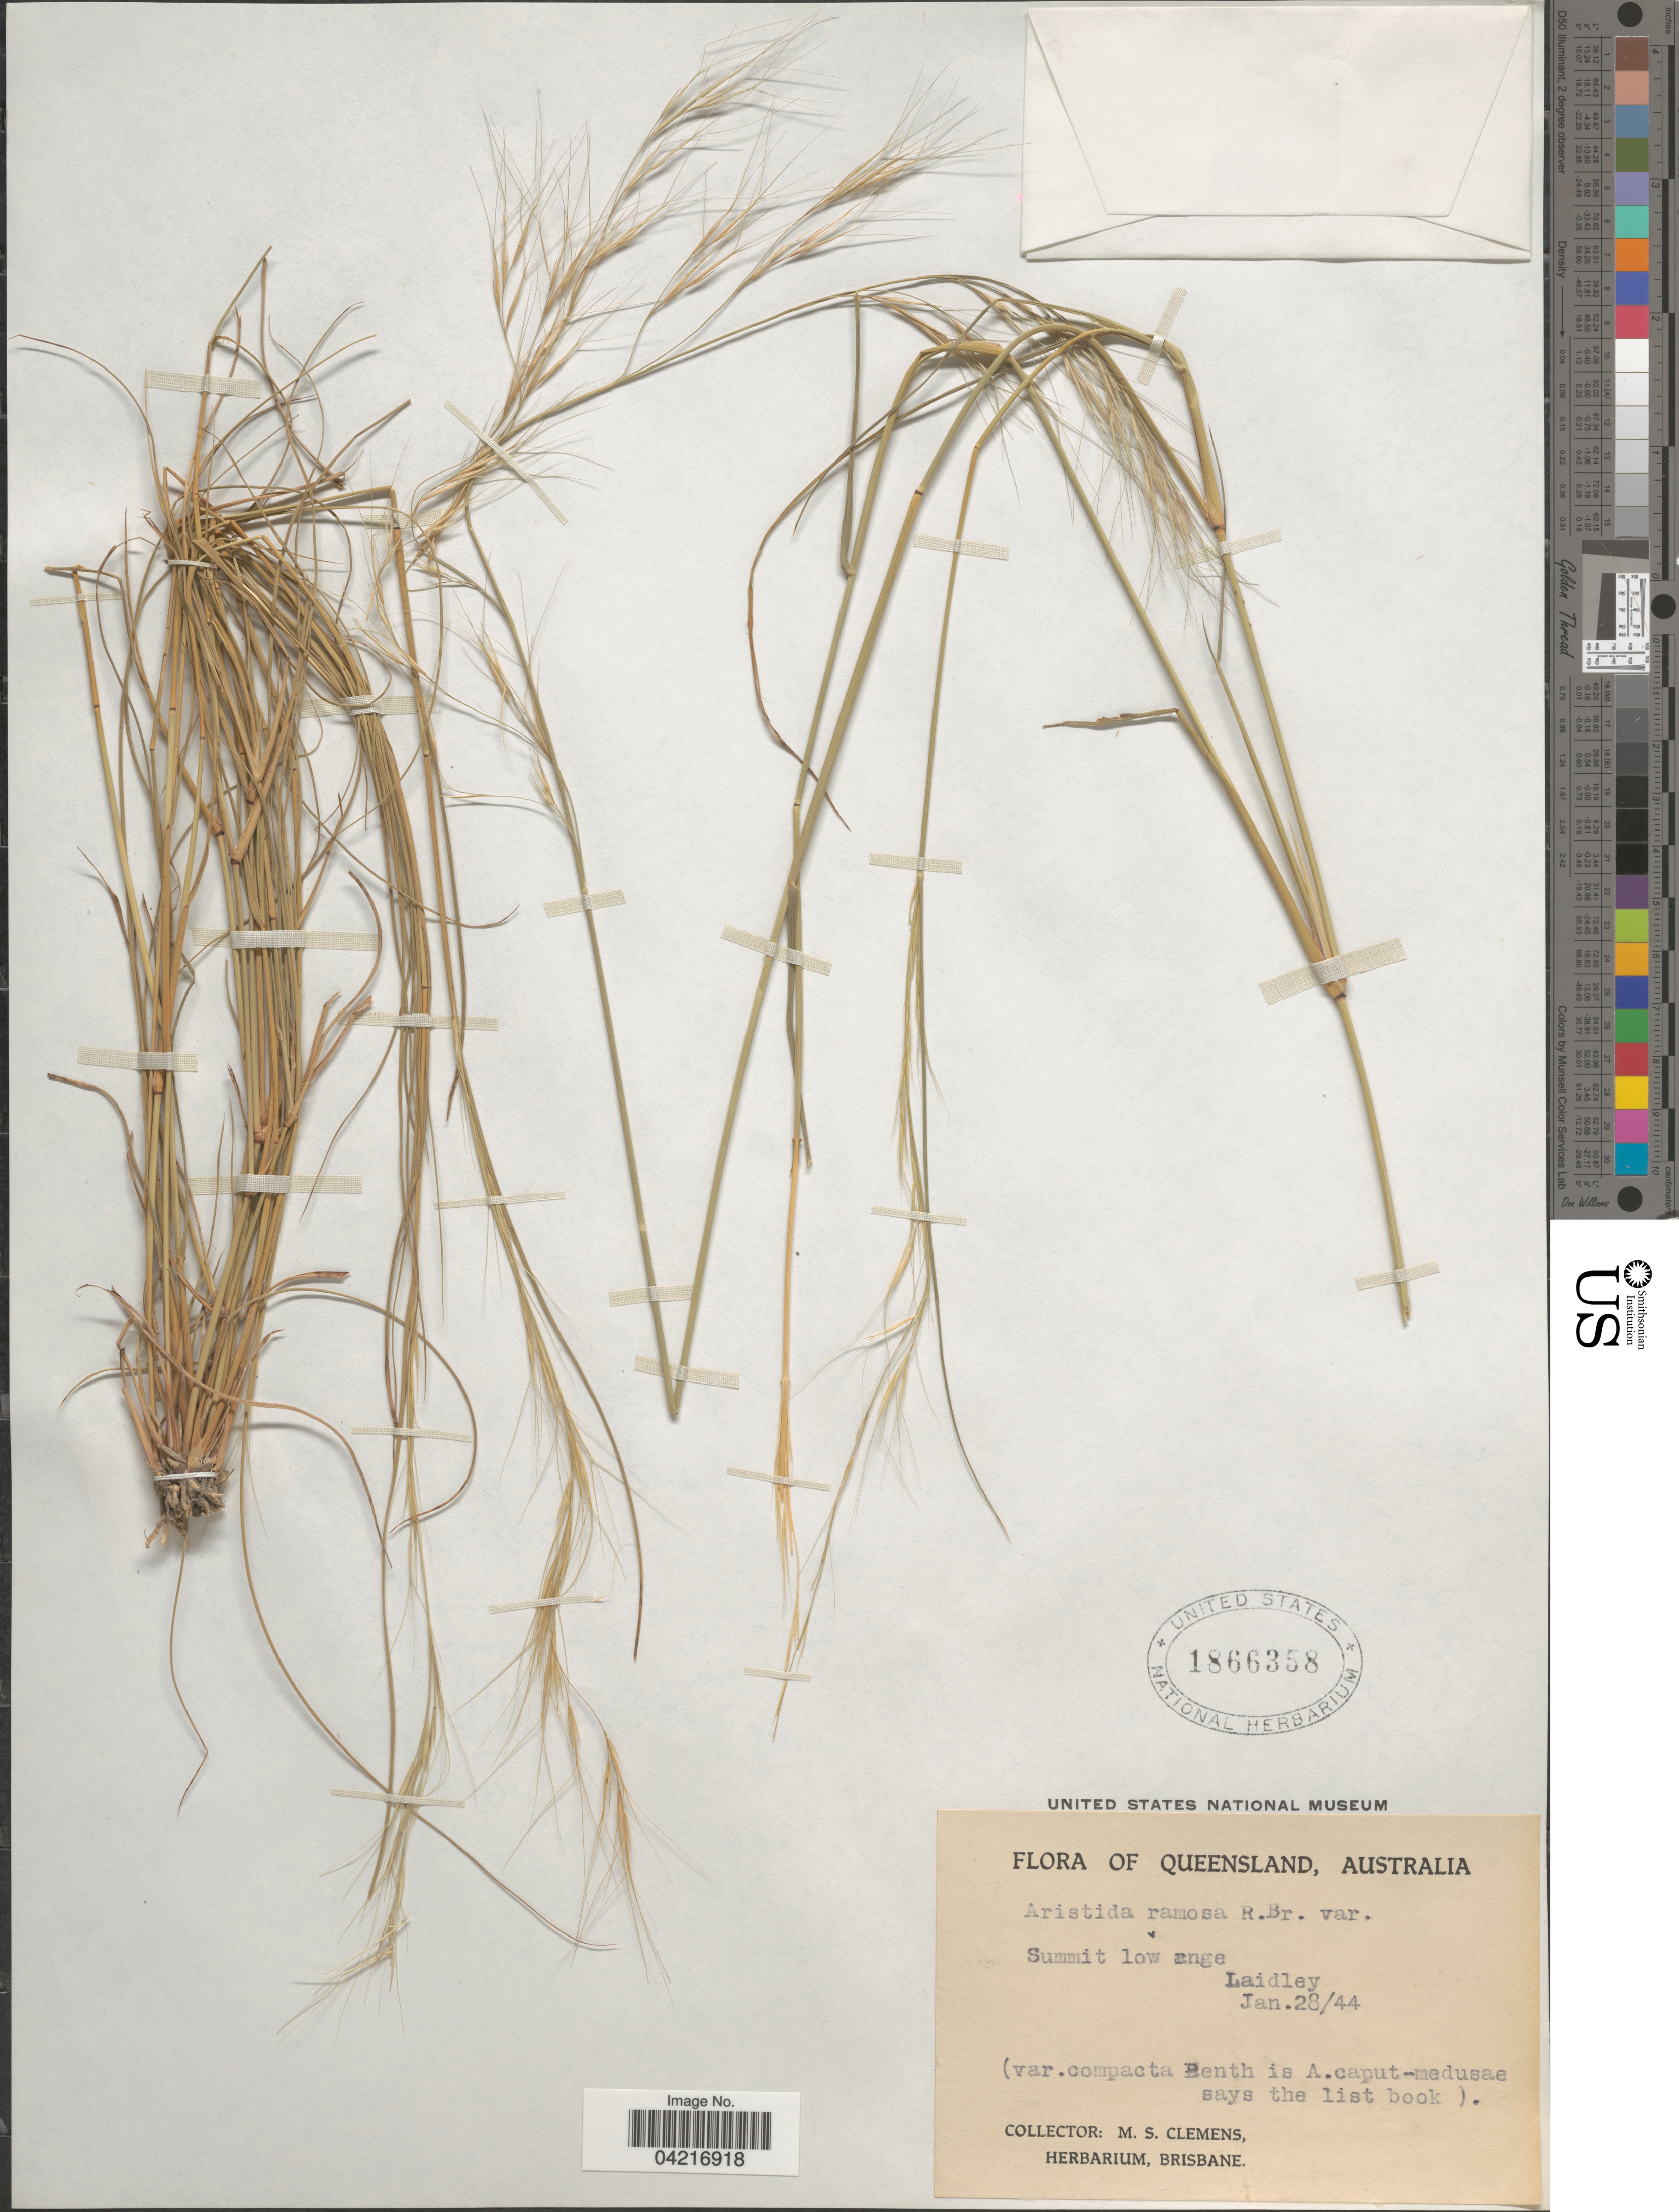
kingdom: Plantae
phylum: Tracheophyta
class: Liliopsida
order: Poales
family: Poaceae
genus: Aristida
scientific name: Aristida ramosa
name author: R. Br.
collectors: M. S. Clemens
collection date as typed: Transcribed d/m/y: 28/1/44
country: Australia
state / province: Queensland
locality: Summit low range. Laidley.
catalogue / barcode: US 1866358